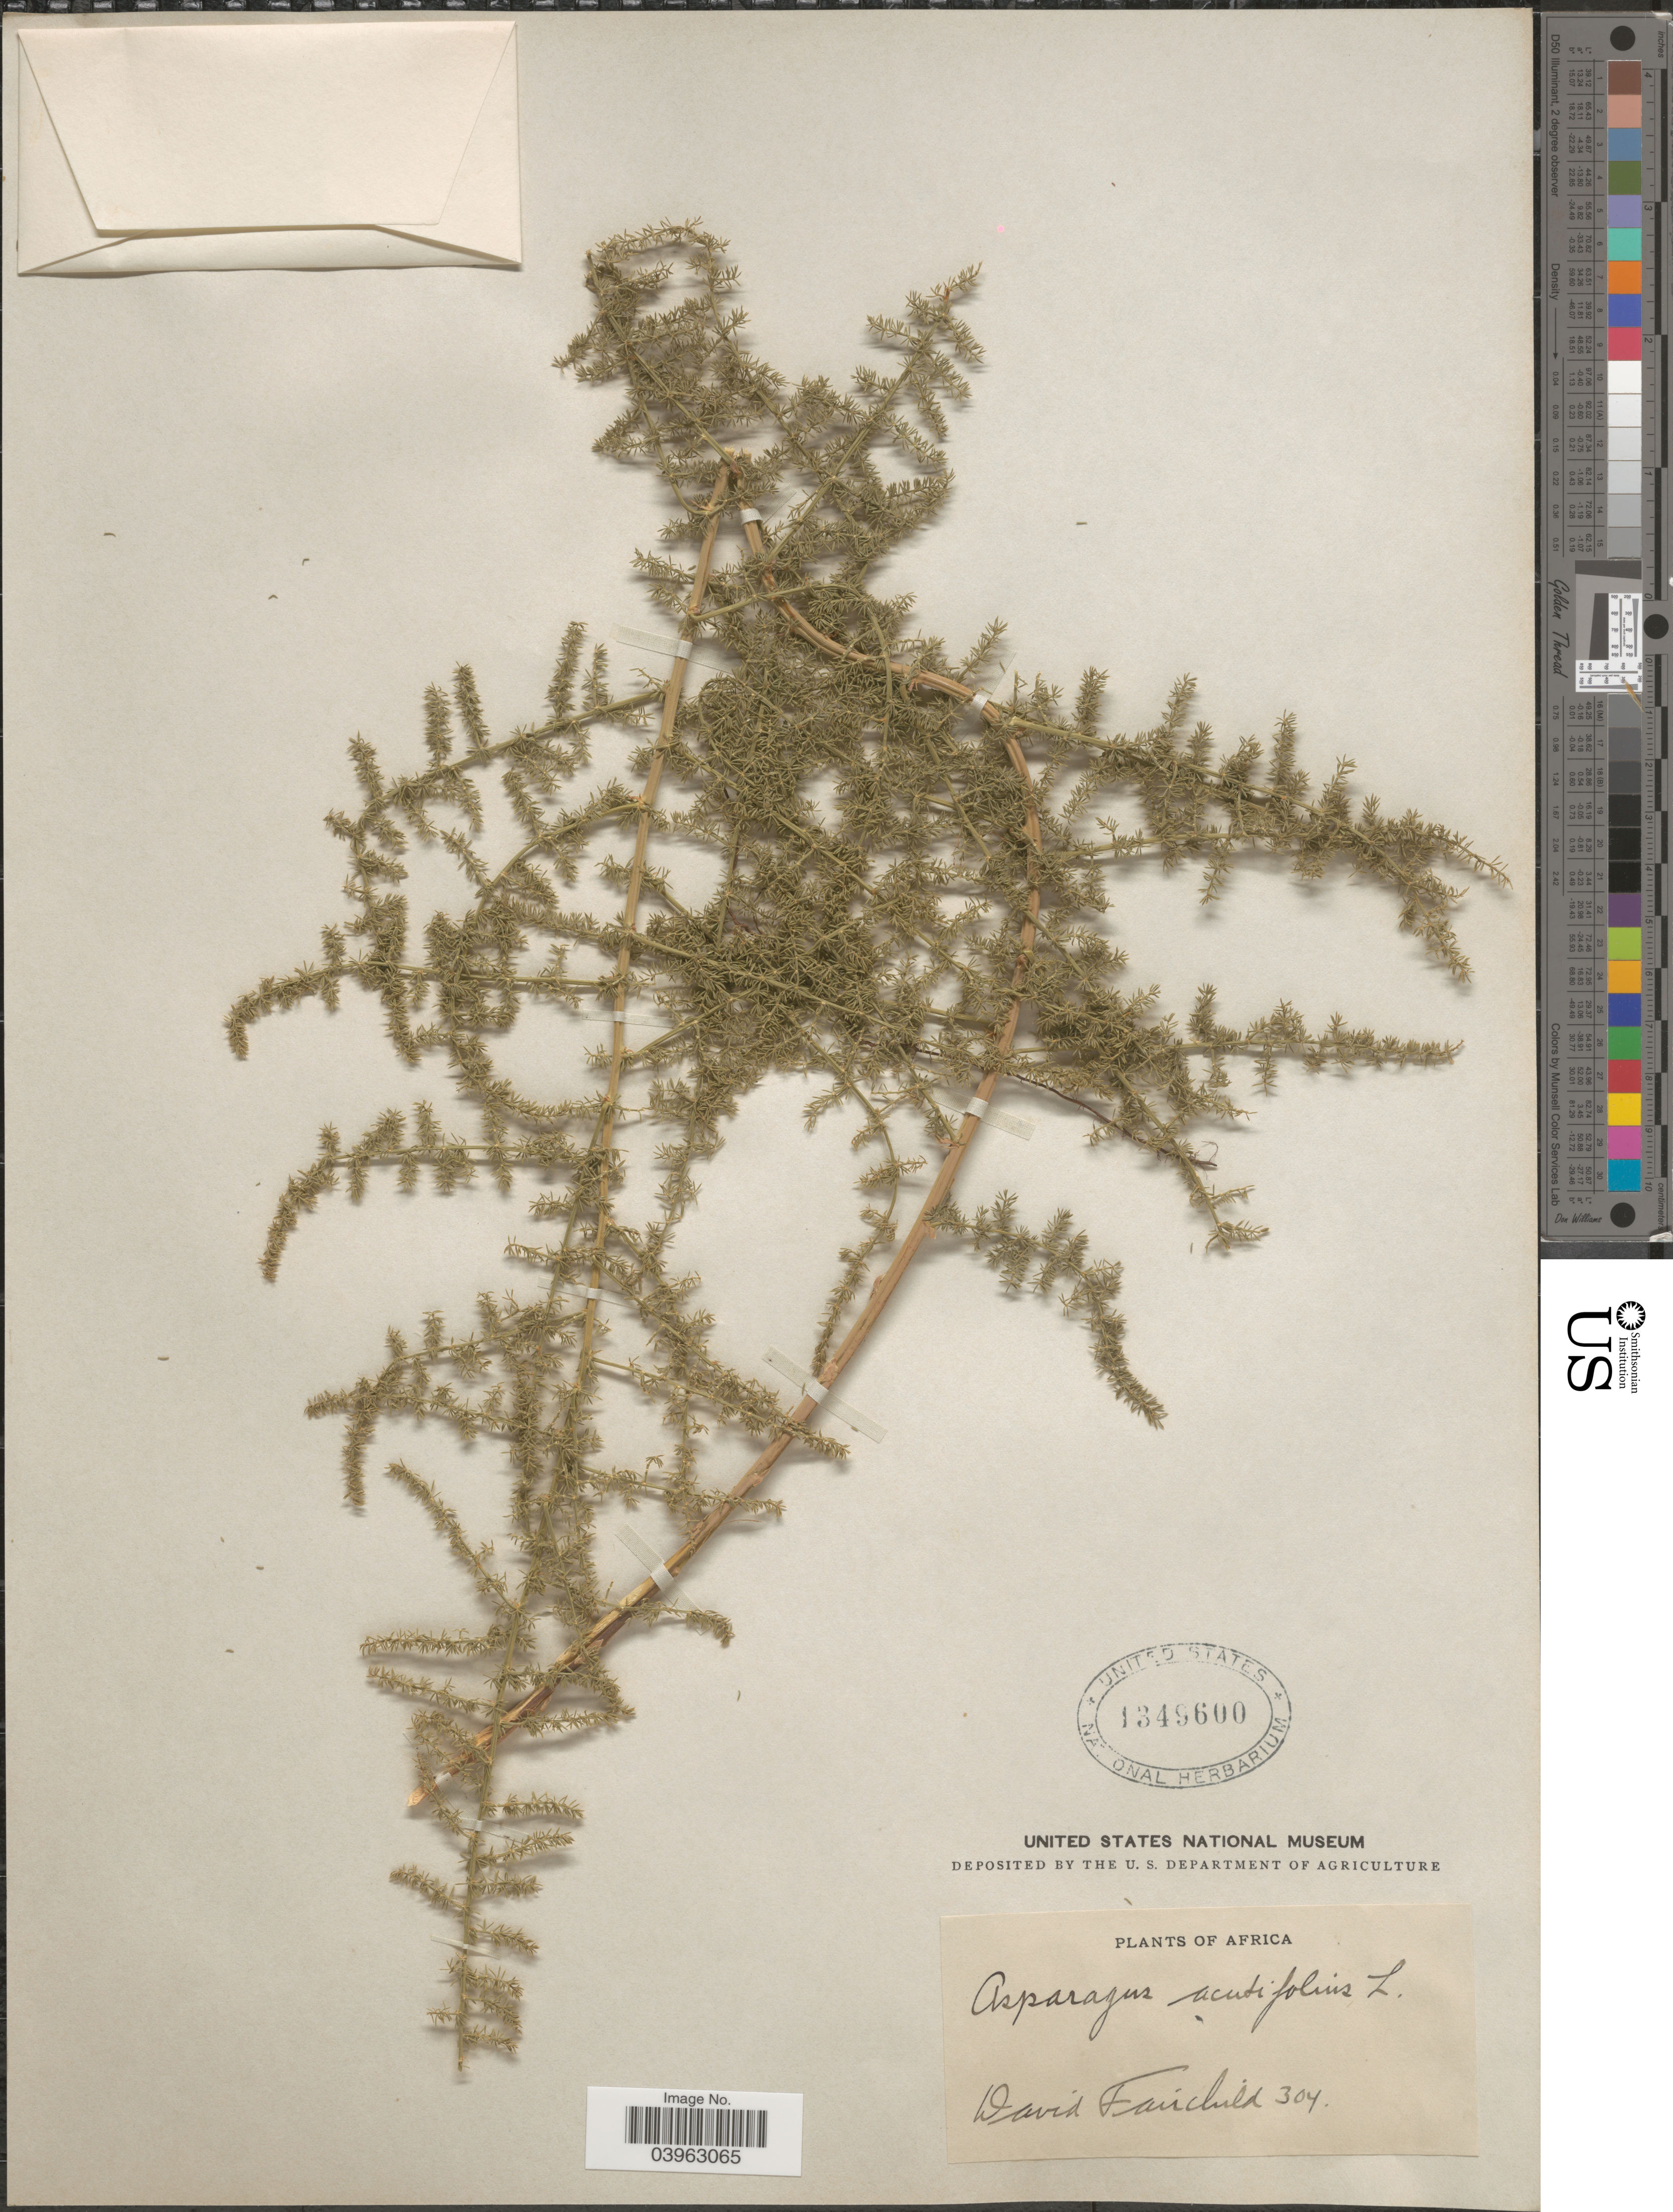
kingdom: Plantae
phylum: Tracheophyta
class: Liliopsida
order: Asparagales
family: Asparagaceae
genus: Asparagus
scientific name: Asparagus acutifolius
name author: L.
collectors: D. Fairchild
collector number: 304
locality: Africa.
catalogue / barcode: US 1349600